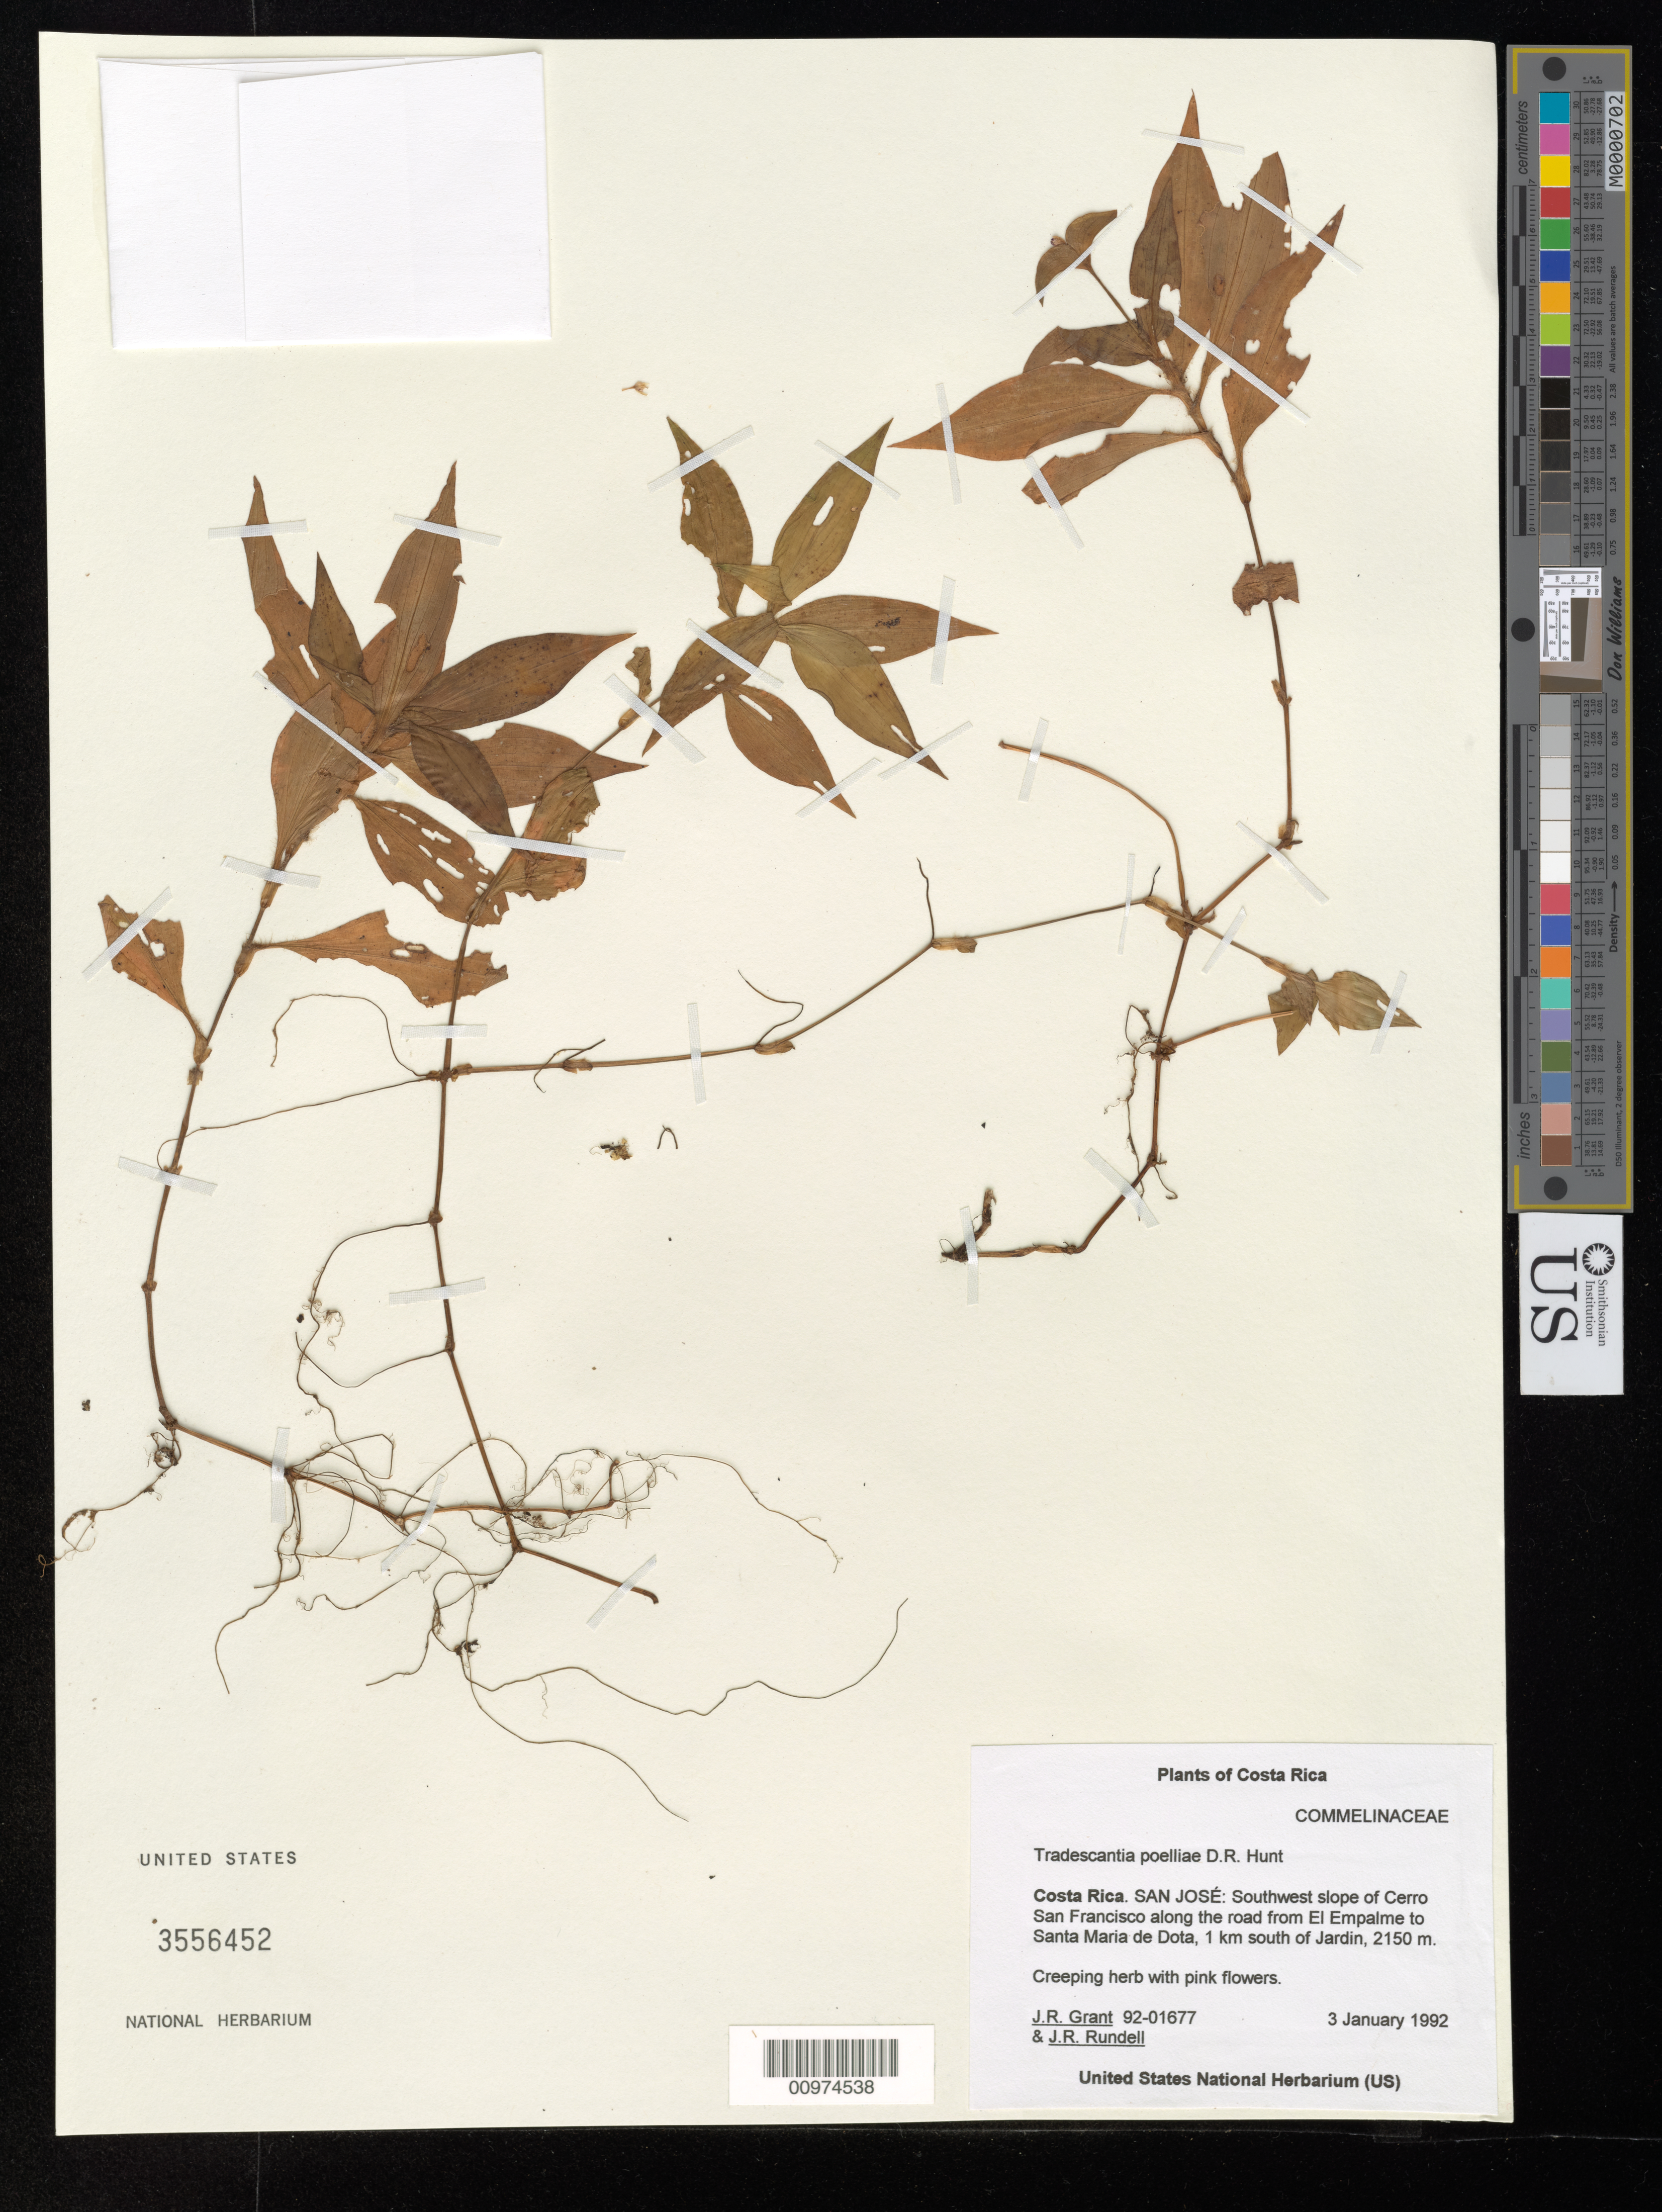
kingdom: Plantae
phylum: Tracheophyta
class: Liliopsida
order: Commelinales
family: Commelinaceae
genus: Tradescantia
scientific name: Tradescantia poelliae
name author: D.R. Hunt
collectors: J. R. Grant & J. R. Rundell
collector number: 92-01677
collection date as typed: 3 Jan 1992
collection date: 1992-01-03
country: Costa Rica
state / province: San José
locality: Southwest slope of Cerro San Francisco along the road from El Empalme to Santa Maria de Dota, 1 km south of Jardin,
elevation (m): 2150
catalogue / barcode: US 3556452